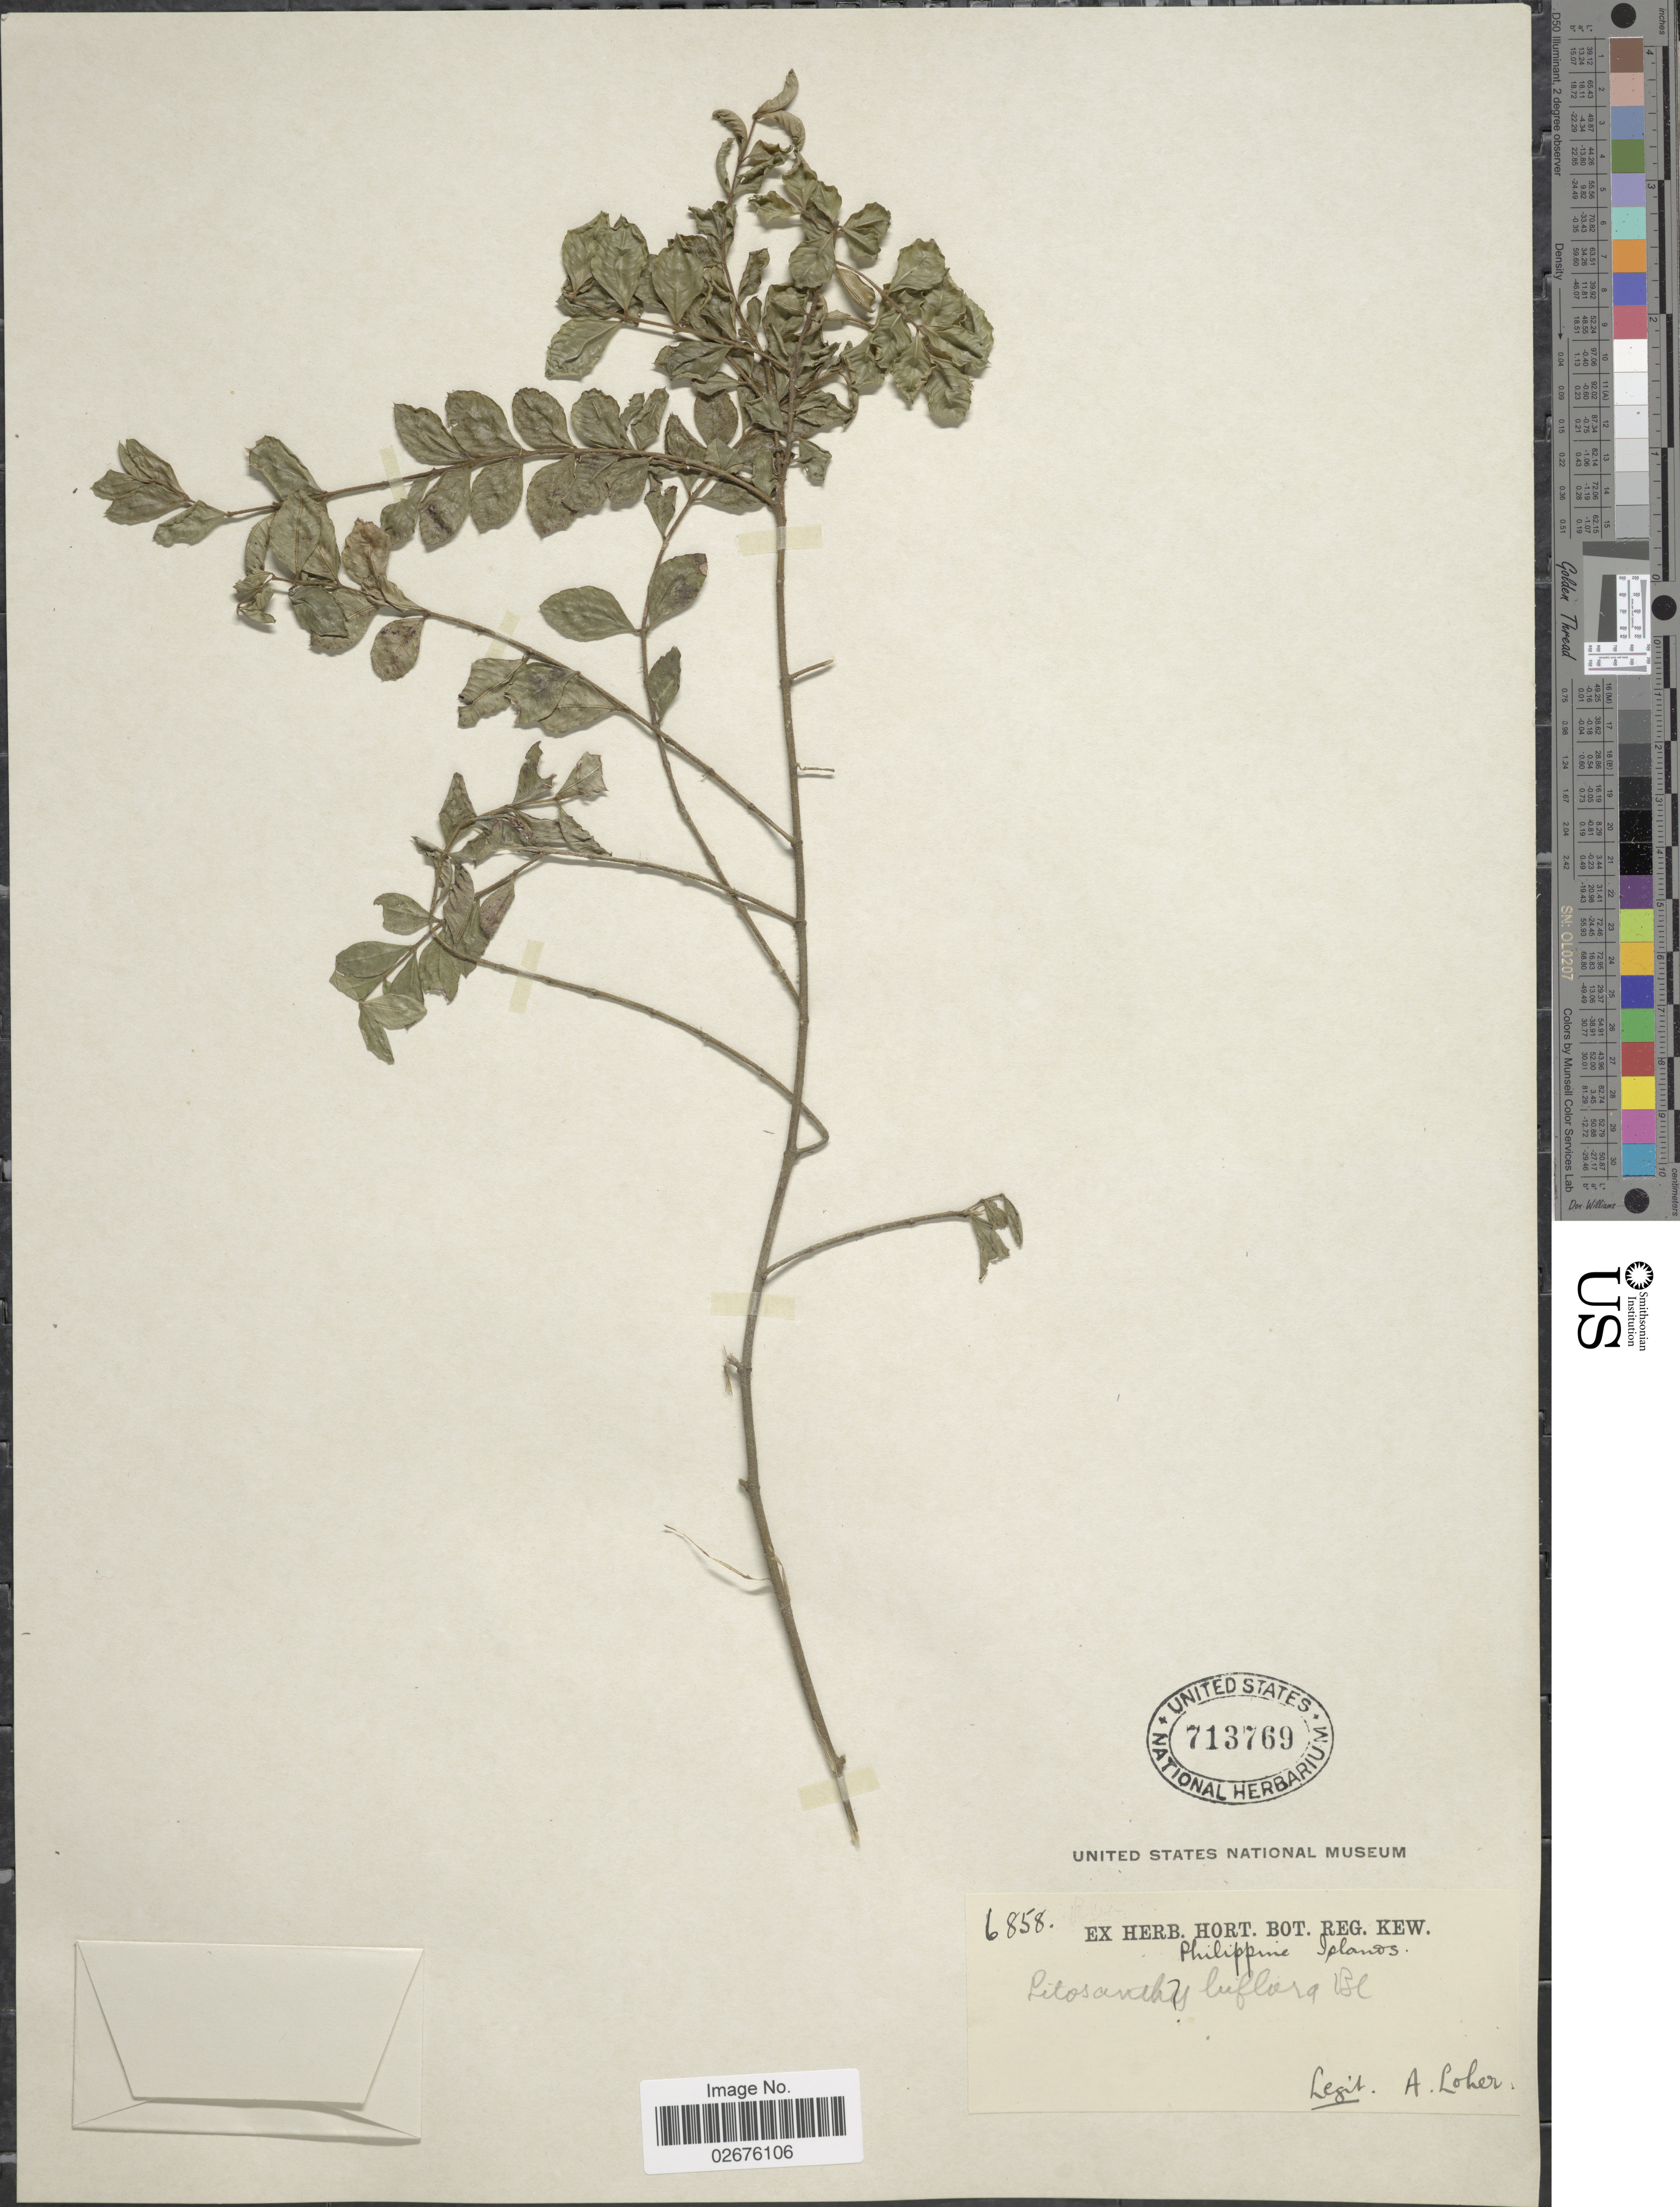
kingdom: Plantae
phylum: Tracheophyta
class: Magnoliopsida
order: Gentianales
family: Rubiaceae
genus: Lasianthus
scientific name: Lasianthus biflorus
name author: (Blume) M. Gangop. & Chakrabarty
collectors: A. Loher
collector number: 6858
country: Philippines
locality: Philippine Islands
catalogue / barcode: US 713769